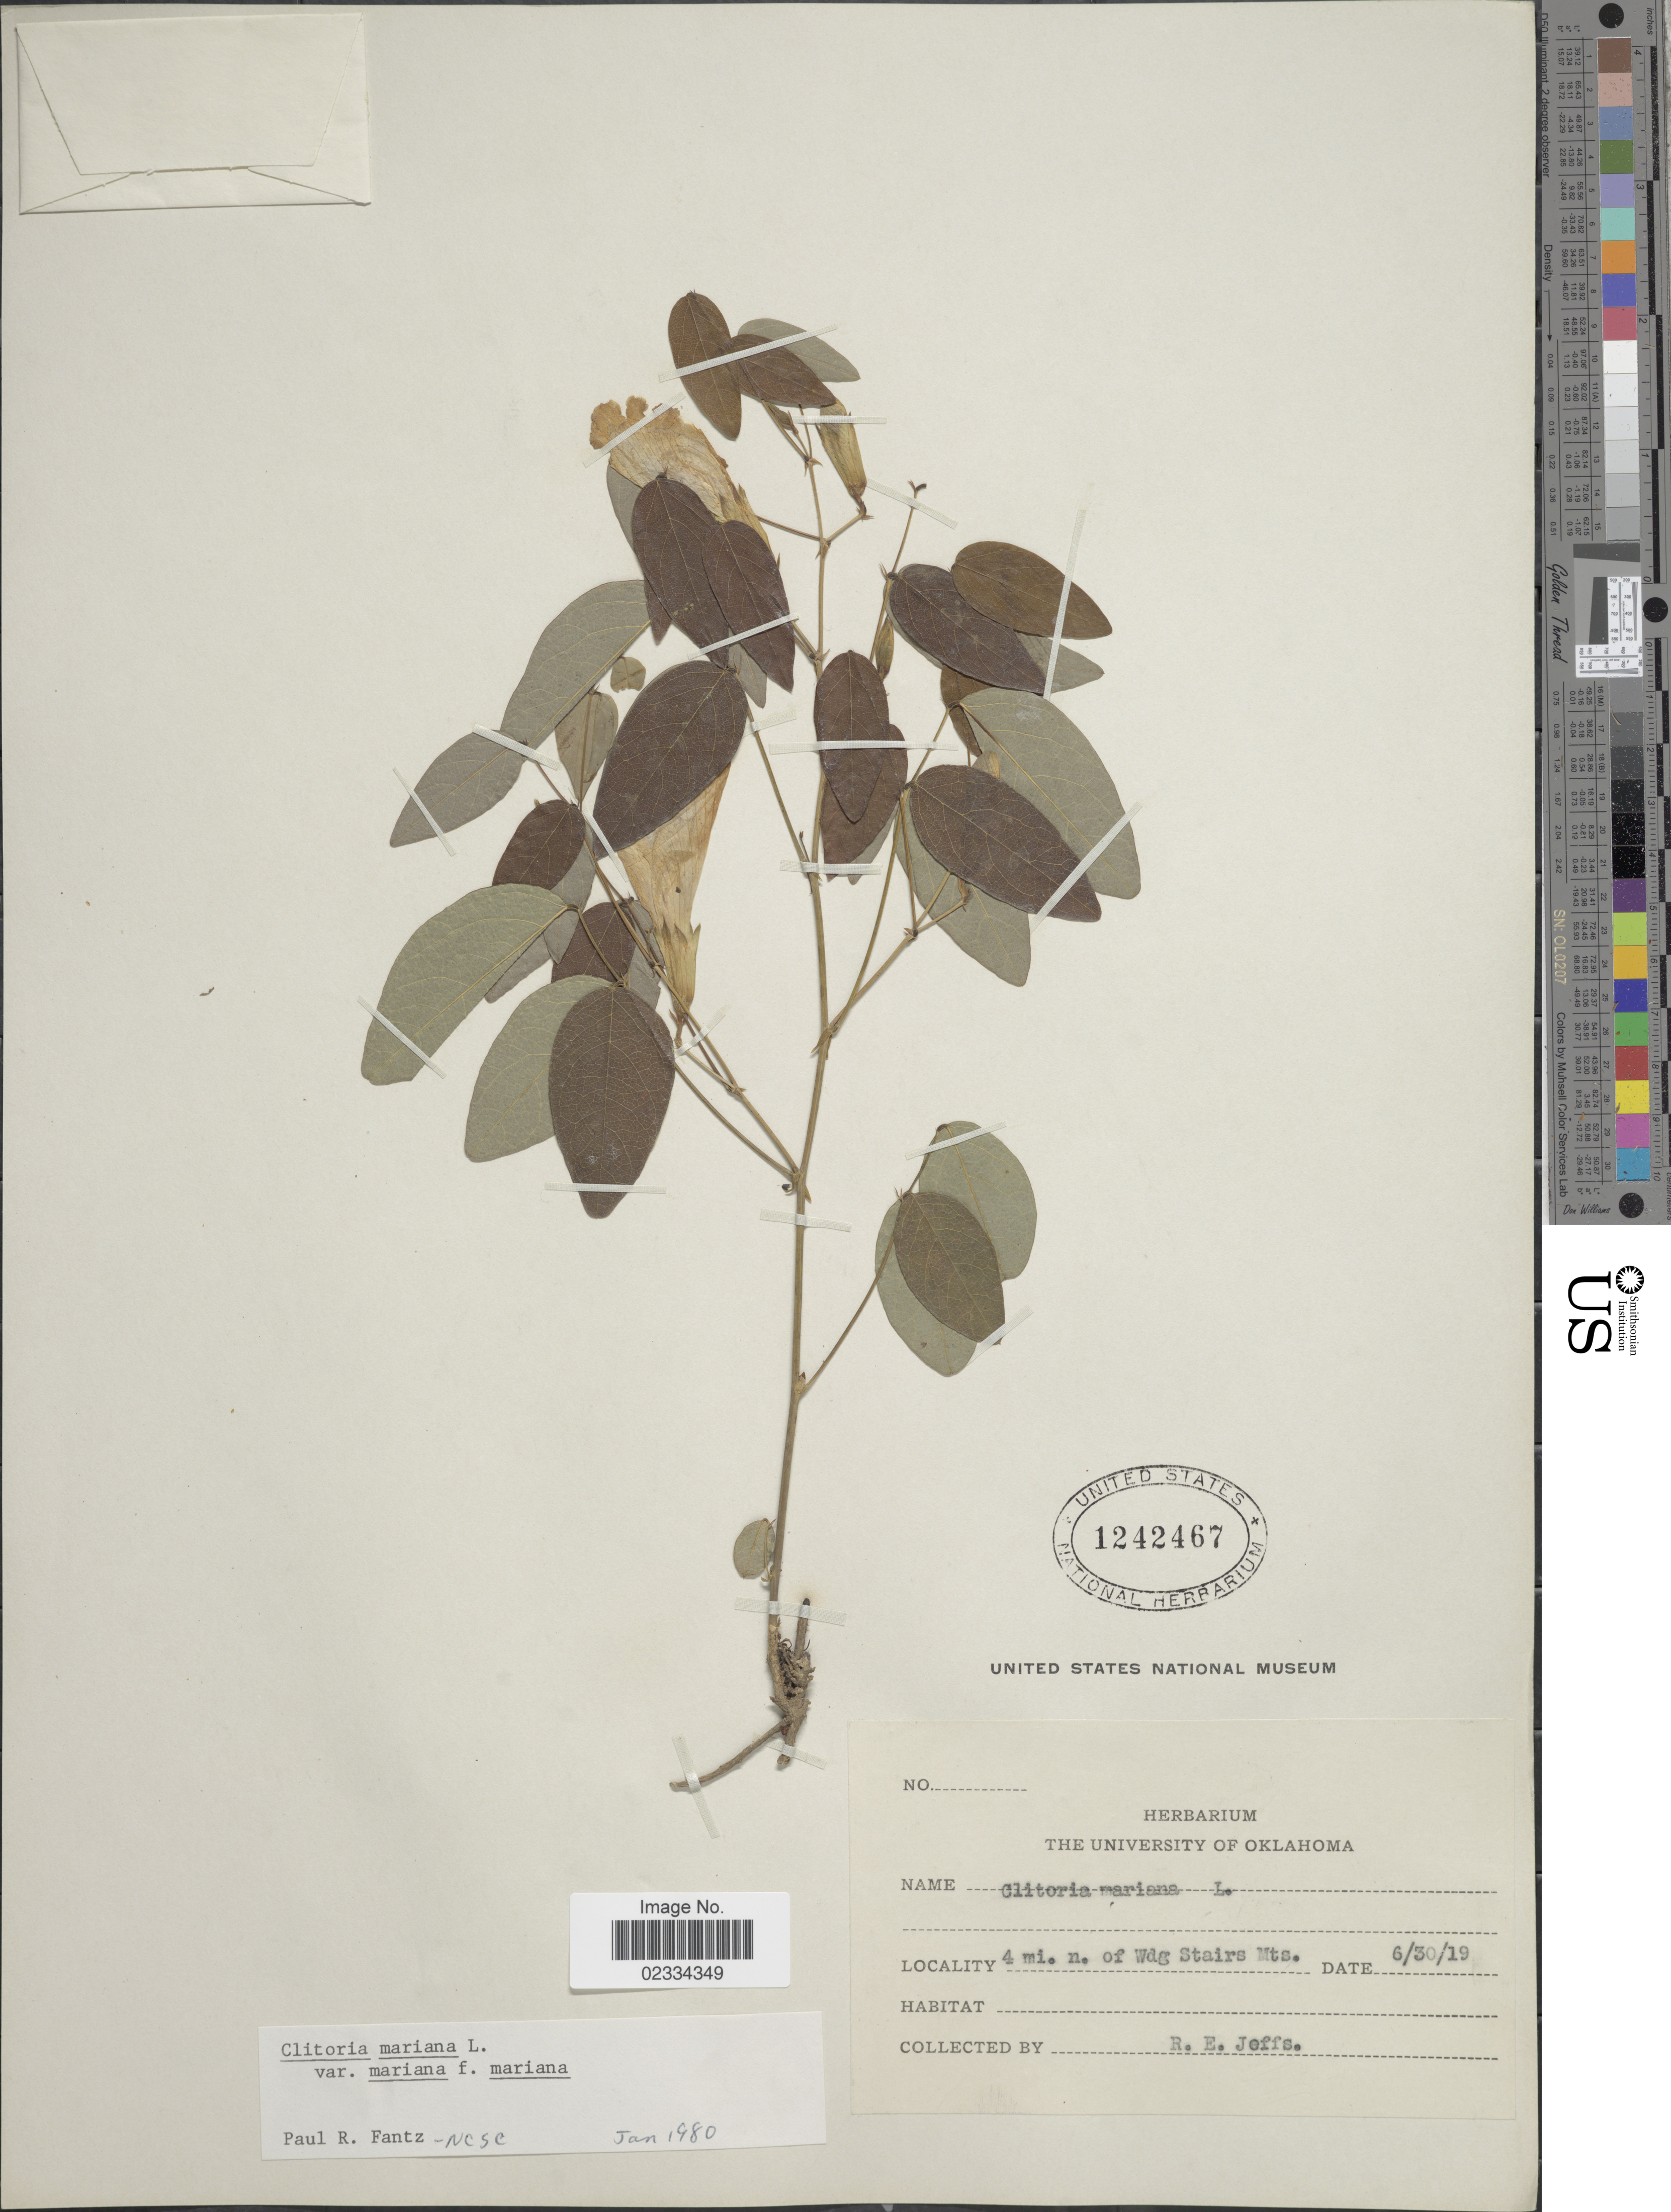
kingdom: Plantae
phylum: Tracheophyta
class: Magnoliopsida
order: Fabales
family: Fabaceae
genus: Clitoria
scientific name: Clitoria mariana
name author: L.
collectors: R. Jeffs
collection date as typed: Transcribed d/m/y: 30/6/19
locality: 4 mi. n. of Wdg Stairs Mts.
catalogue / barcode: US 1242467